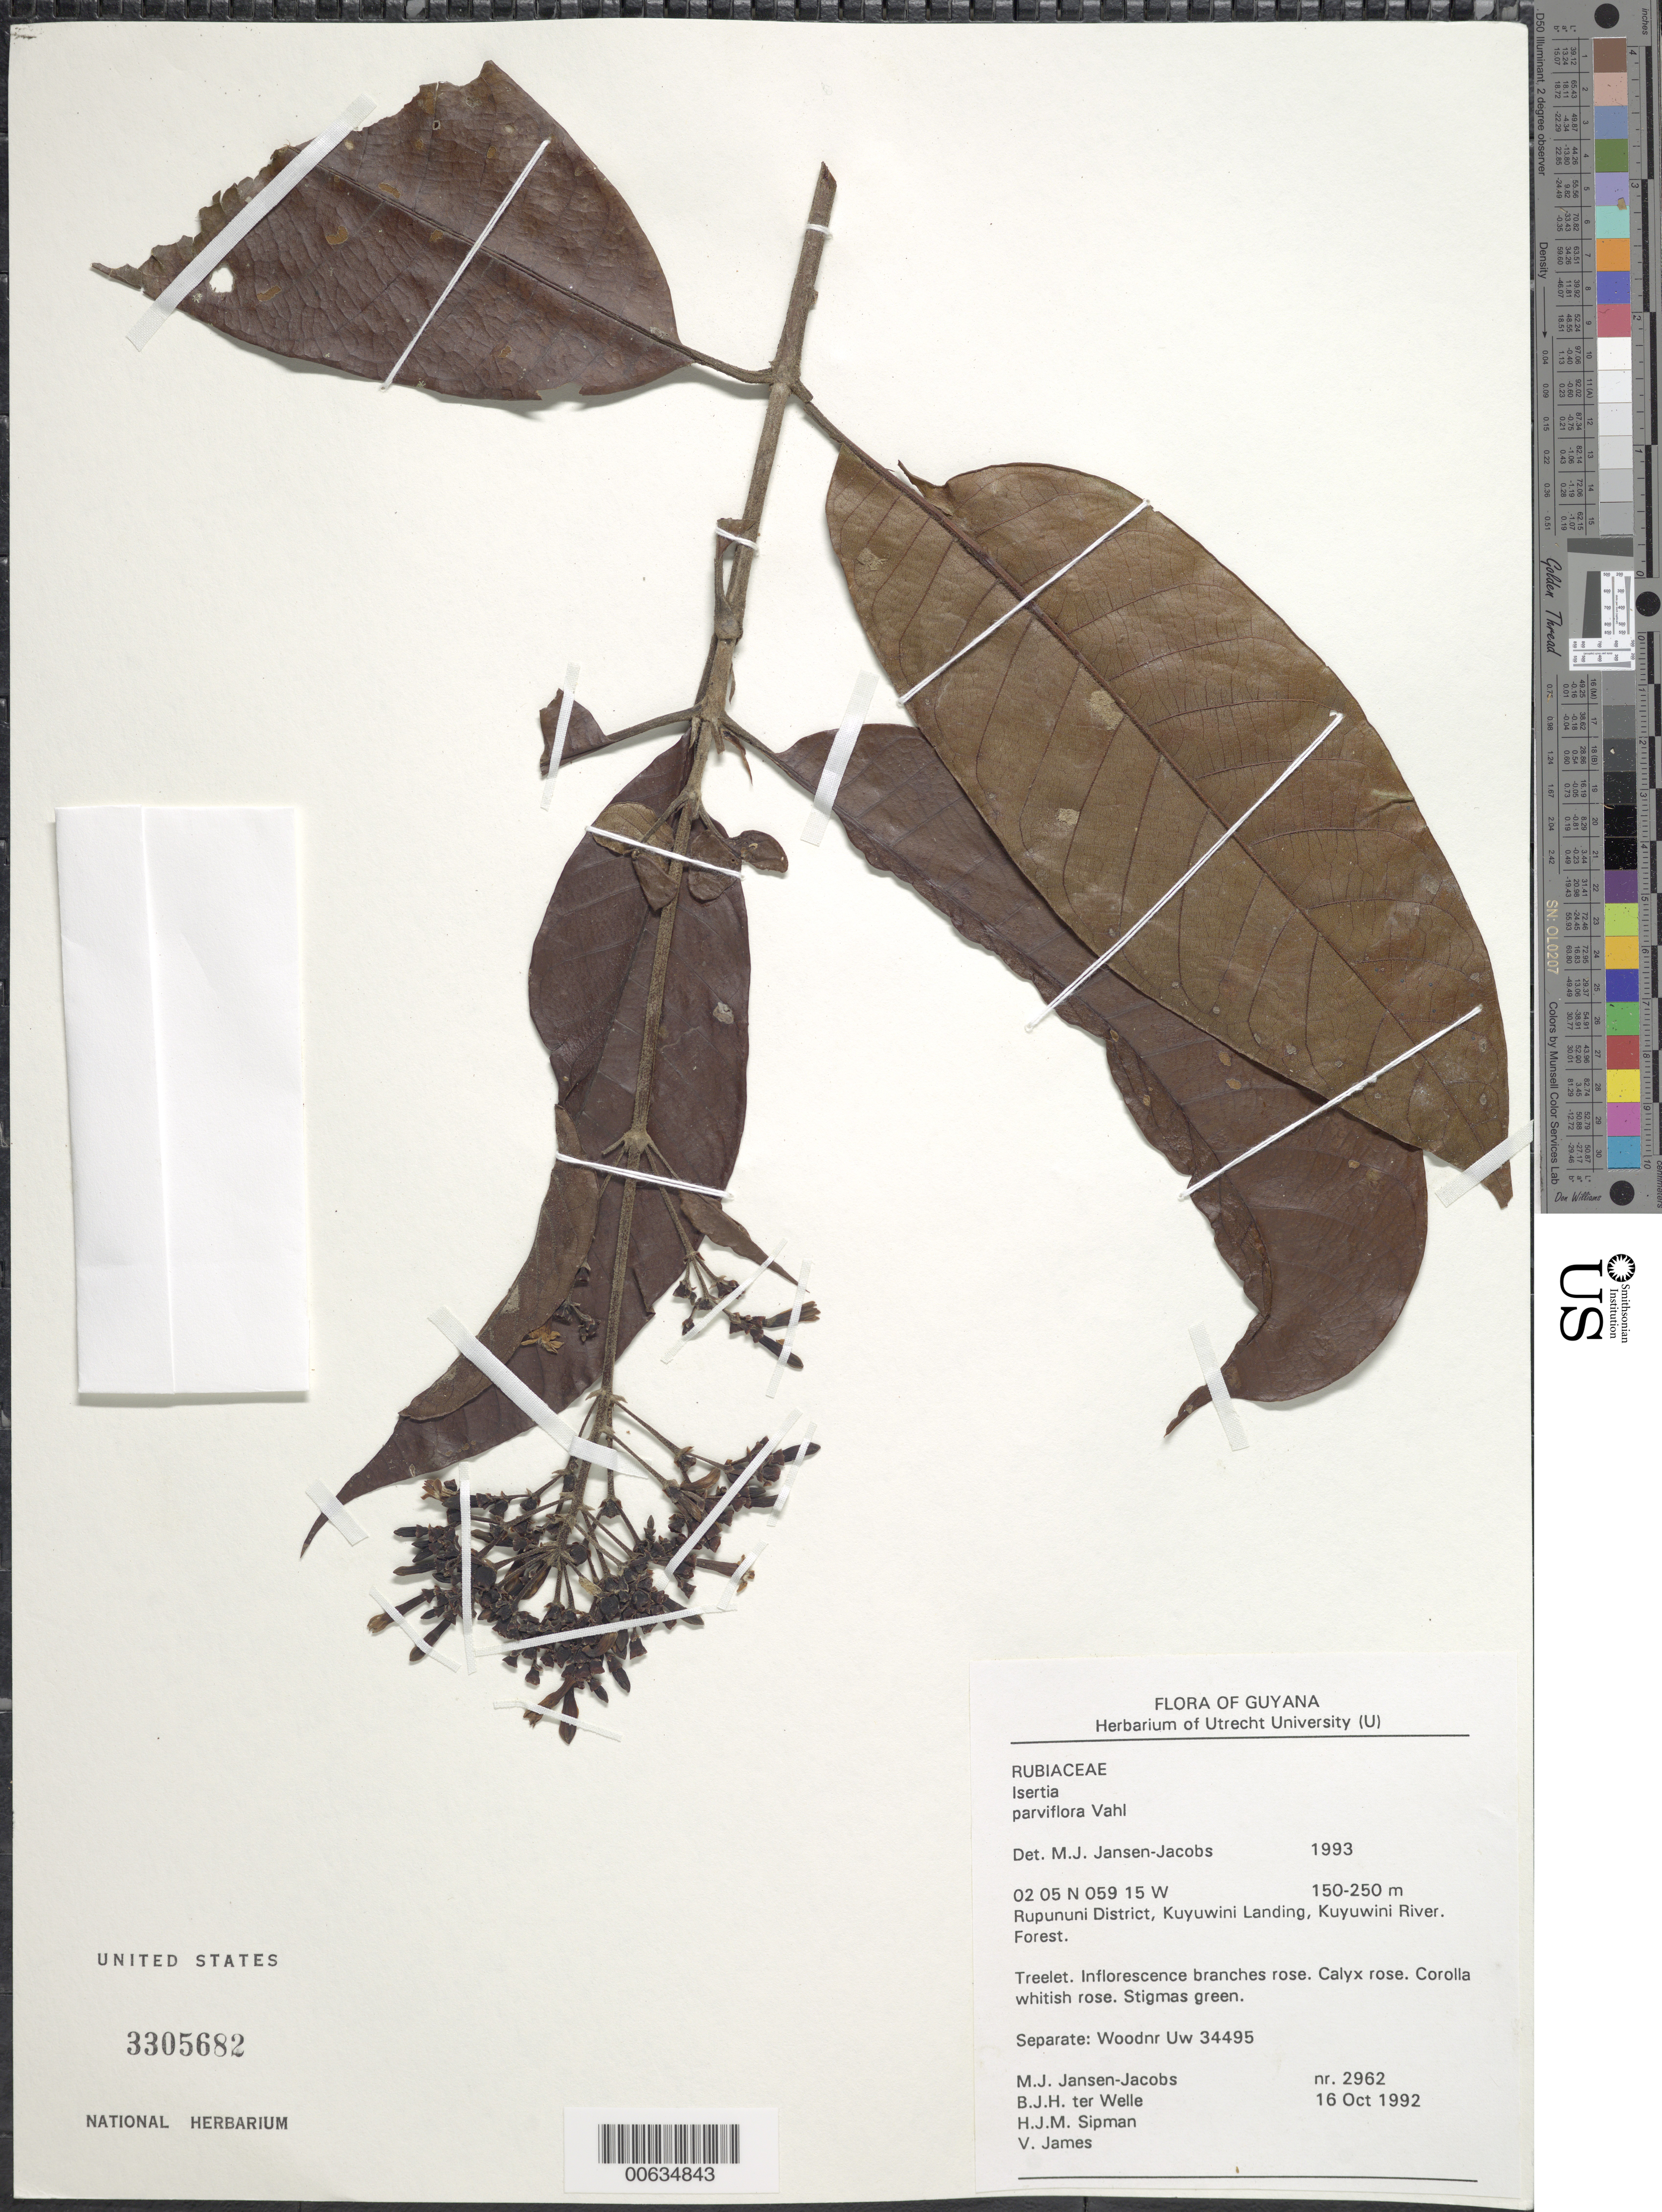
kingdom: Plantae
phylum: Tracheophyta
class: Magnoliopsida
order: Gentianales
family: Rubiaceae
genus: Isertia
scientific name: Isertia parviflora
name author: Vahl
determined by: Jansen-Jacobs, M. J., (U), Nationaal Herbarium Nederland, Utrecht University branch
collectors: M. J. Jansen-Jacobs, B. Welle, H. J. M. Sipman & V. James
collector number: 2962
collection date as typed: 16-Oct-92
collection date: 1992-10-16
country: Guyana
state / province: U. Takutu-U. Essequibo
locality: Kuyuwini Landing, Kuyuwini River, Rupununi District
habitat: Forest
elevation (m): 150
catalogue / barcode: US 3305682